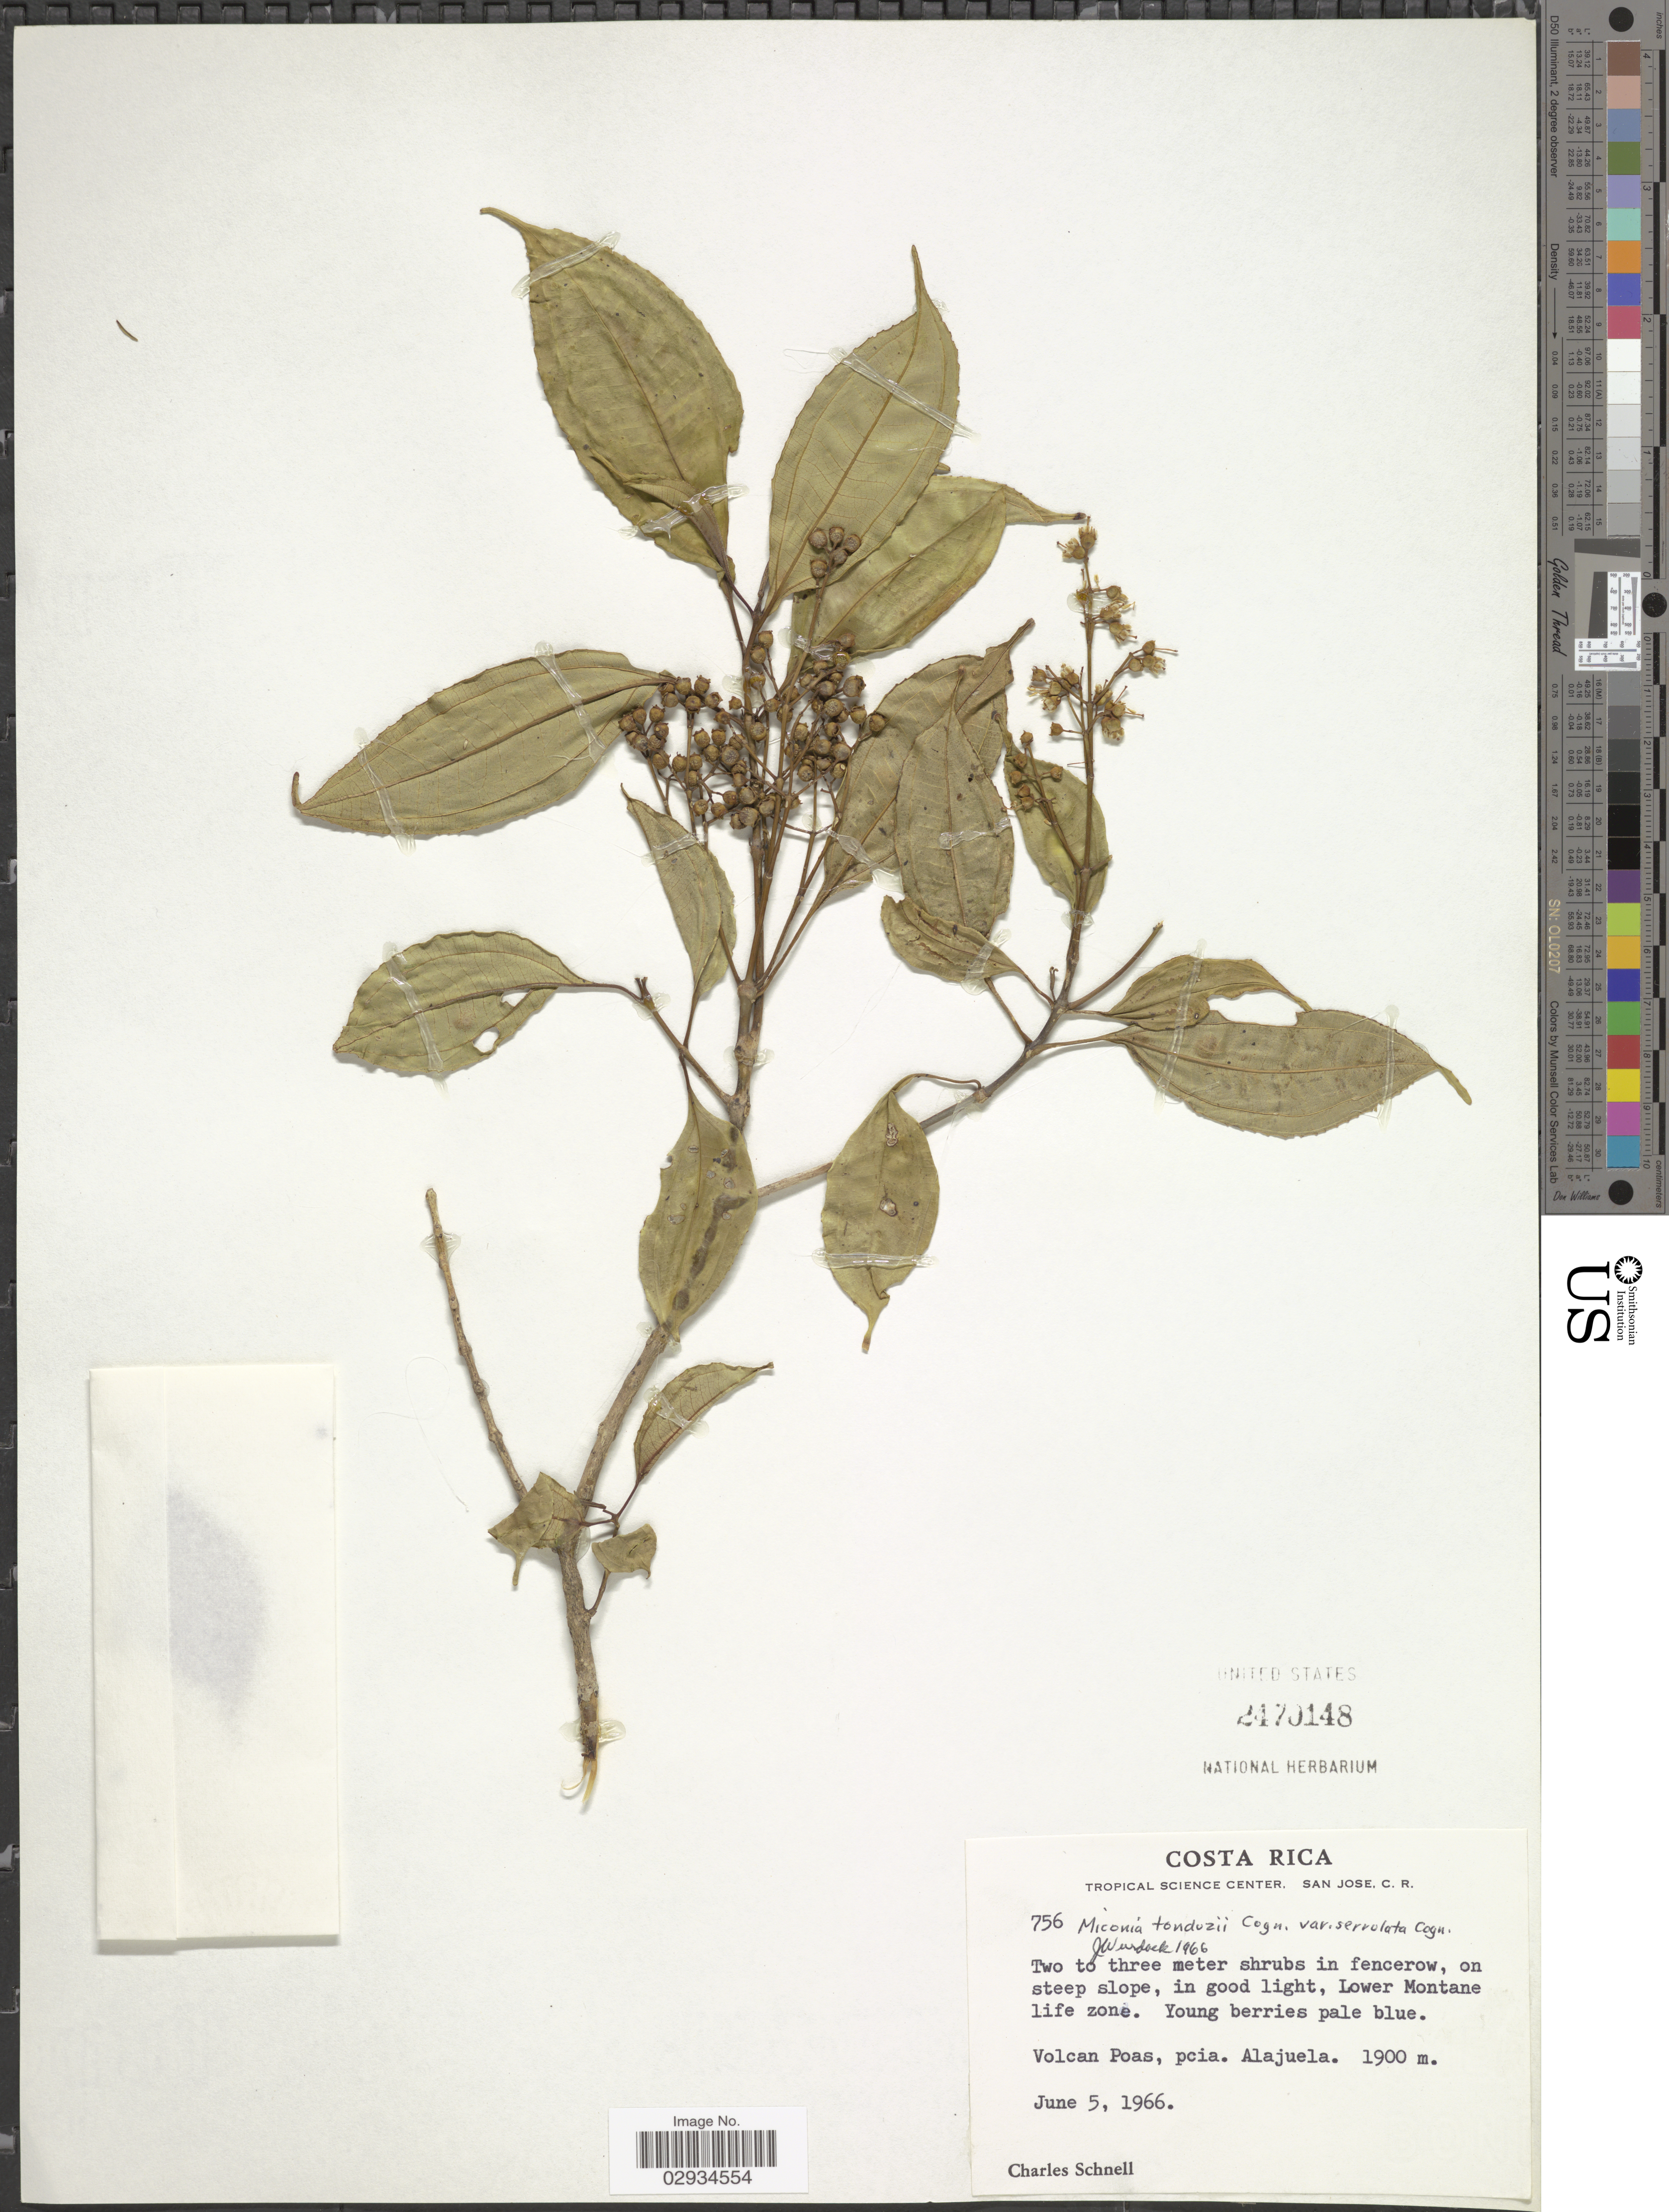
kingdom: Plantae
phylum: Tracheophyta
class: Magnoliopsida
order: Myrtales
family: Melastomataceae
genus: Miconia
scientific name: Miconia tonduzii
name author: Cogn. in A. DC.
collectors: C. Schnell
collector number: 756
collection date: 1966-06-05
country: Costa Rica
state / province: Alajuela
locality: Volcan Poas, pcia. Alajuela.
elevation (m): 1900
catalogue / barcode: US 2470148